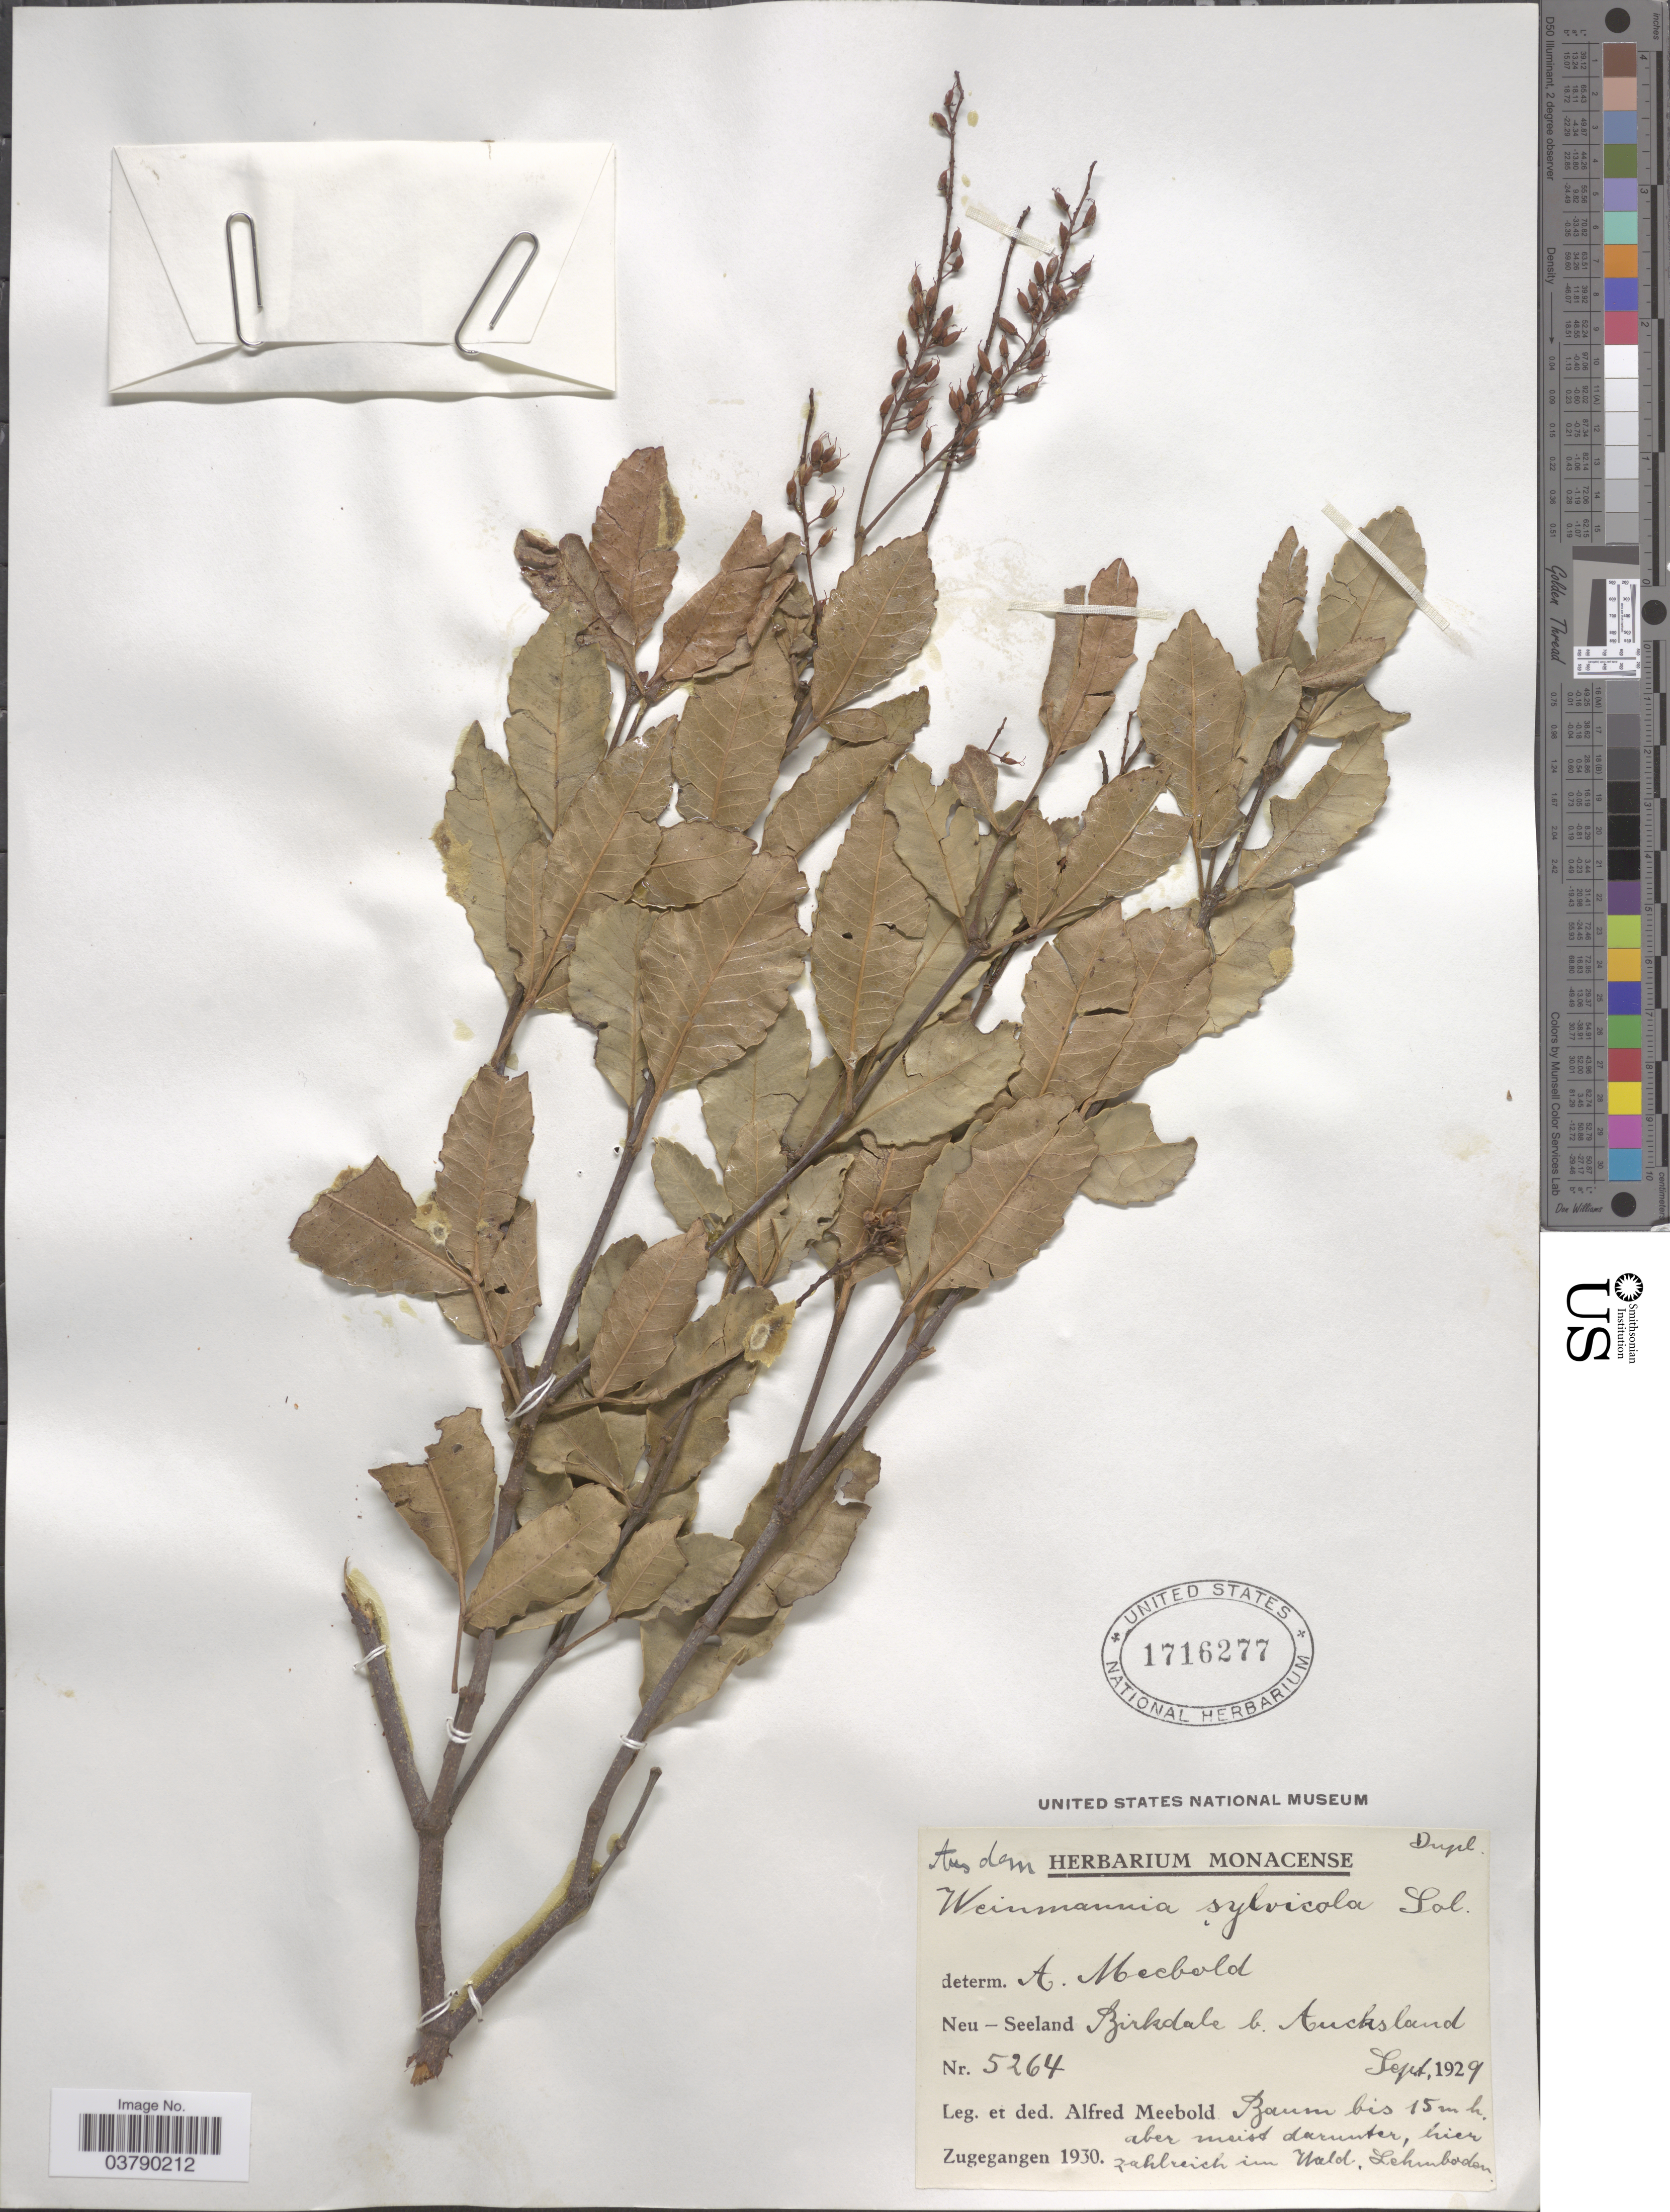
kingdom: Plantae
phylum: Tracheophyta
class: Magnoliopsida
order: Oxalidales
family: Cunoniaceae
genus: Pterophylla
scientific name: Pterophylla sylvicola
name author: (Sol. ex A. Cunn.) Pillon & H.C. Hopkins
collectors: A. Meebold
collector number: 5264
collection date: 1929-09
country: New Zealand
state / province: Auckland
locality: Neu - Seeland. Birkdale b. Aucksland.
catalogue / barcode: US 1716277